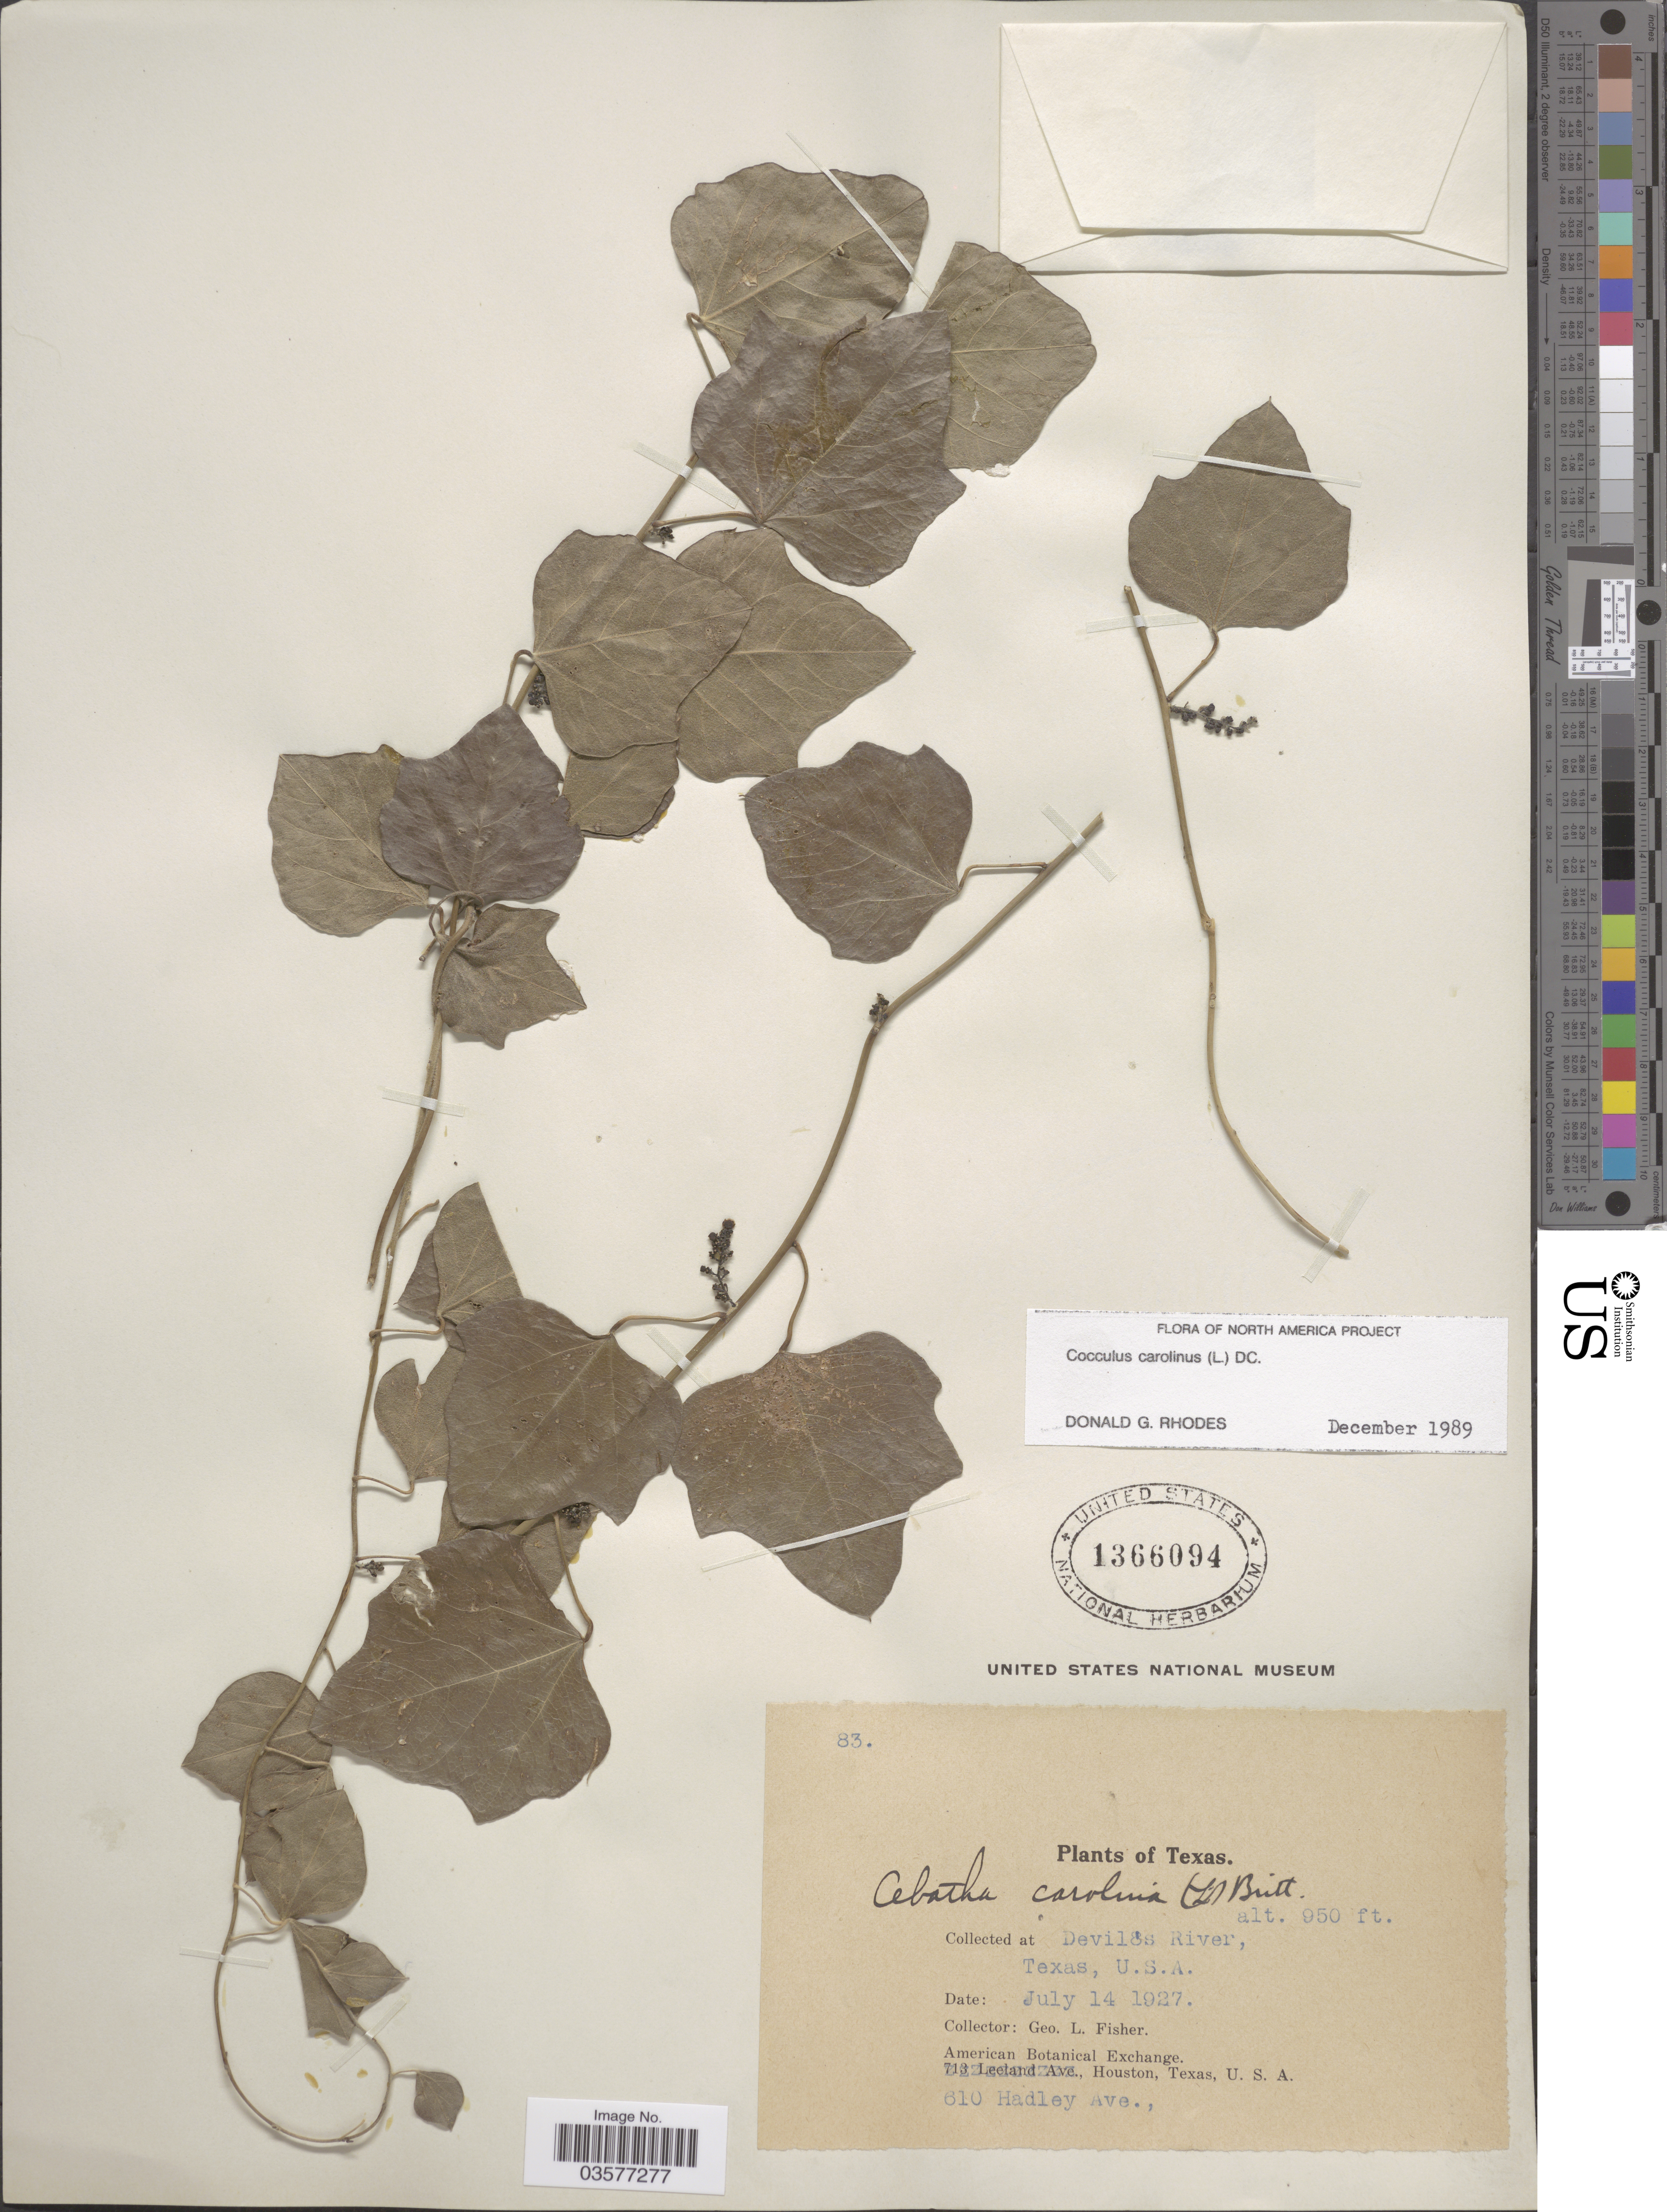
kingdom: Plantae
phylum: Tracheophyta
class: Magnoliopsida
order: Ranunculales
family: Menispermaceae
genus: Cocculus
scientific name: Cocculus carolinus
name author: (L.) DC.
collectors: G. L. Fisher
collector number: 83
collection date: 1927-07-14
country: United States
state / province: Texas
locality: Devil's River.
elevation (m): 290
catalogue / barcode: US 1366094